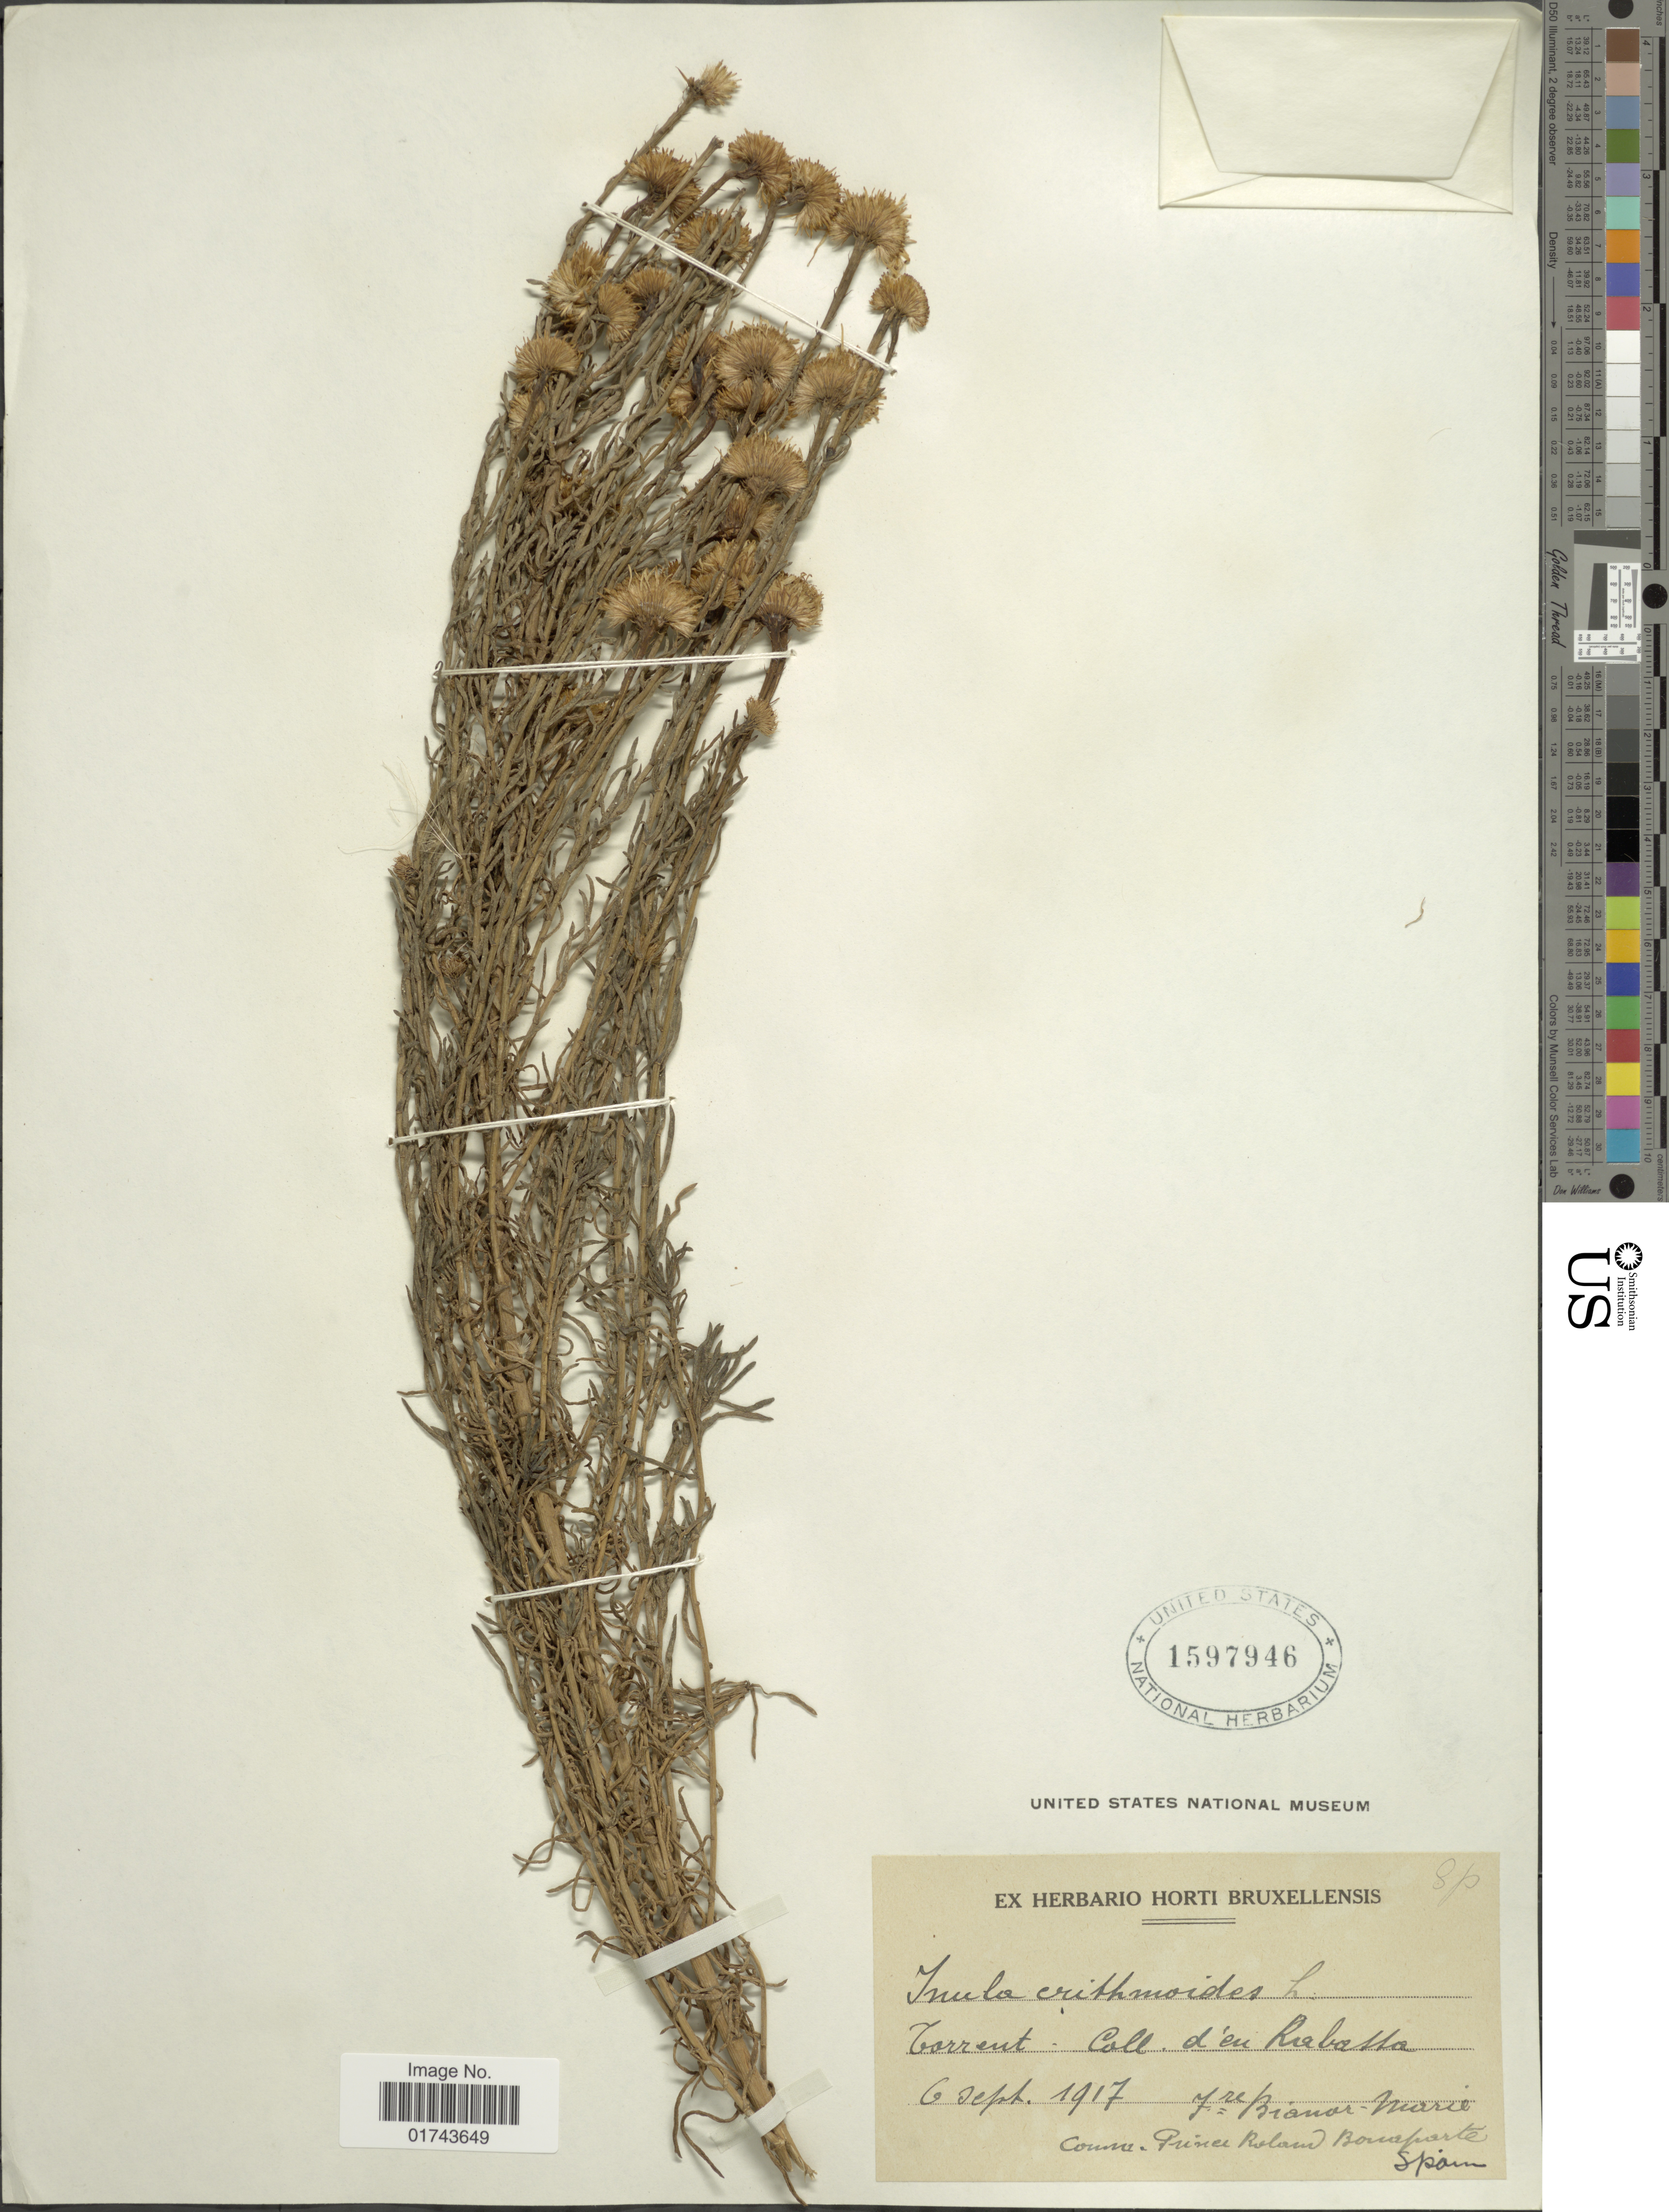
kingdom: Plantae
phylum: Tracheophyta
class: Magnoliopsida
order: Asterales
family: Asteraceae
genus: Inula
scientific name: Inula crithmoides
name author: L.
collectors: F. Bionar-Marie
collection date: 1917-09-06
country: Spain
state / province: Valenciana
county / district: Valencia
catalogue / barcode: US 1597946